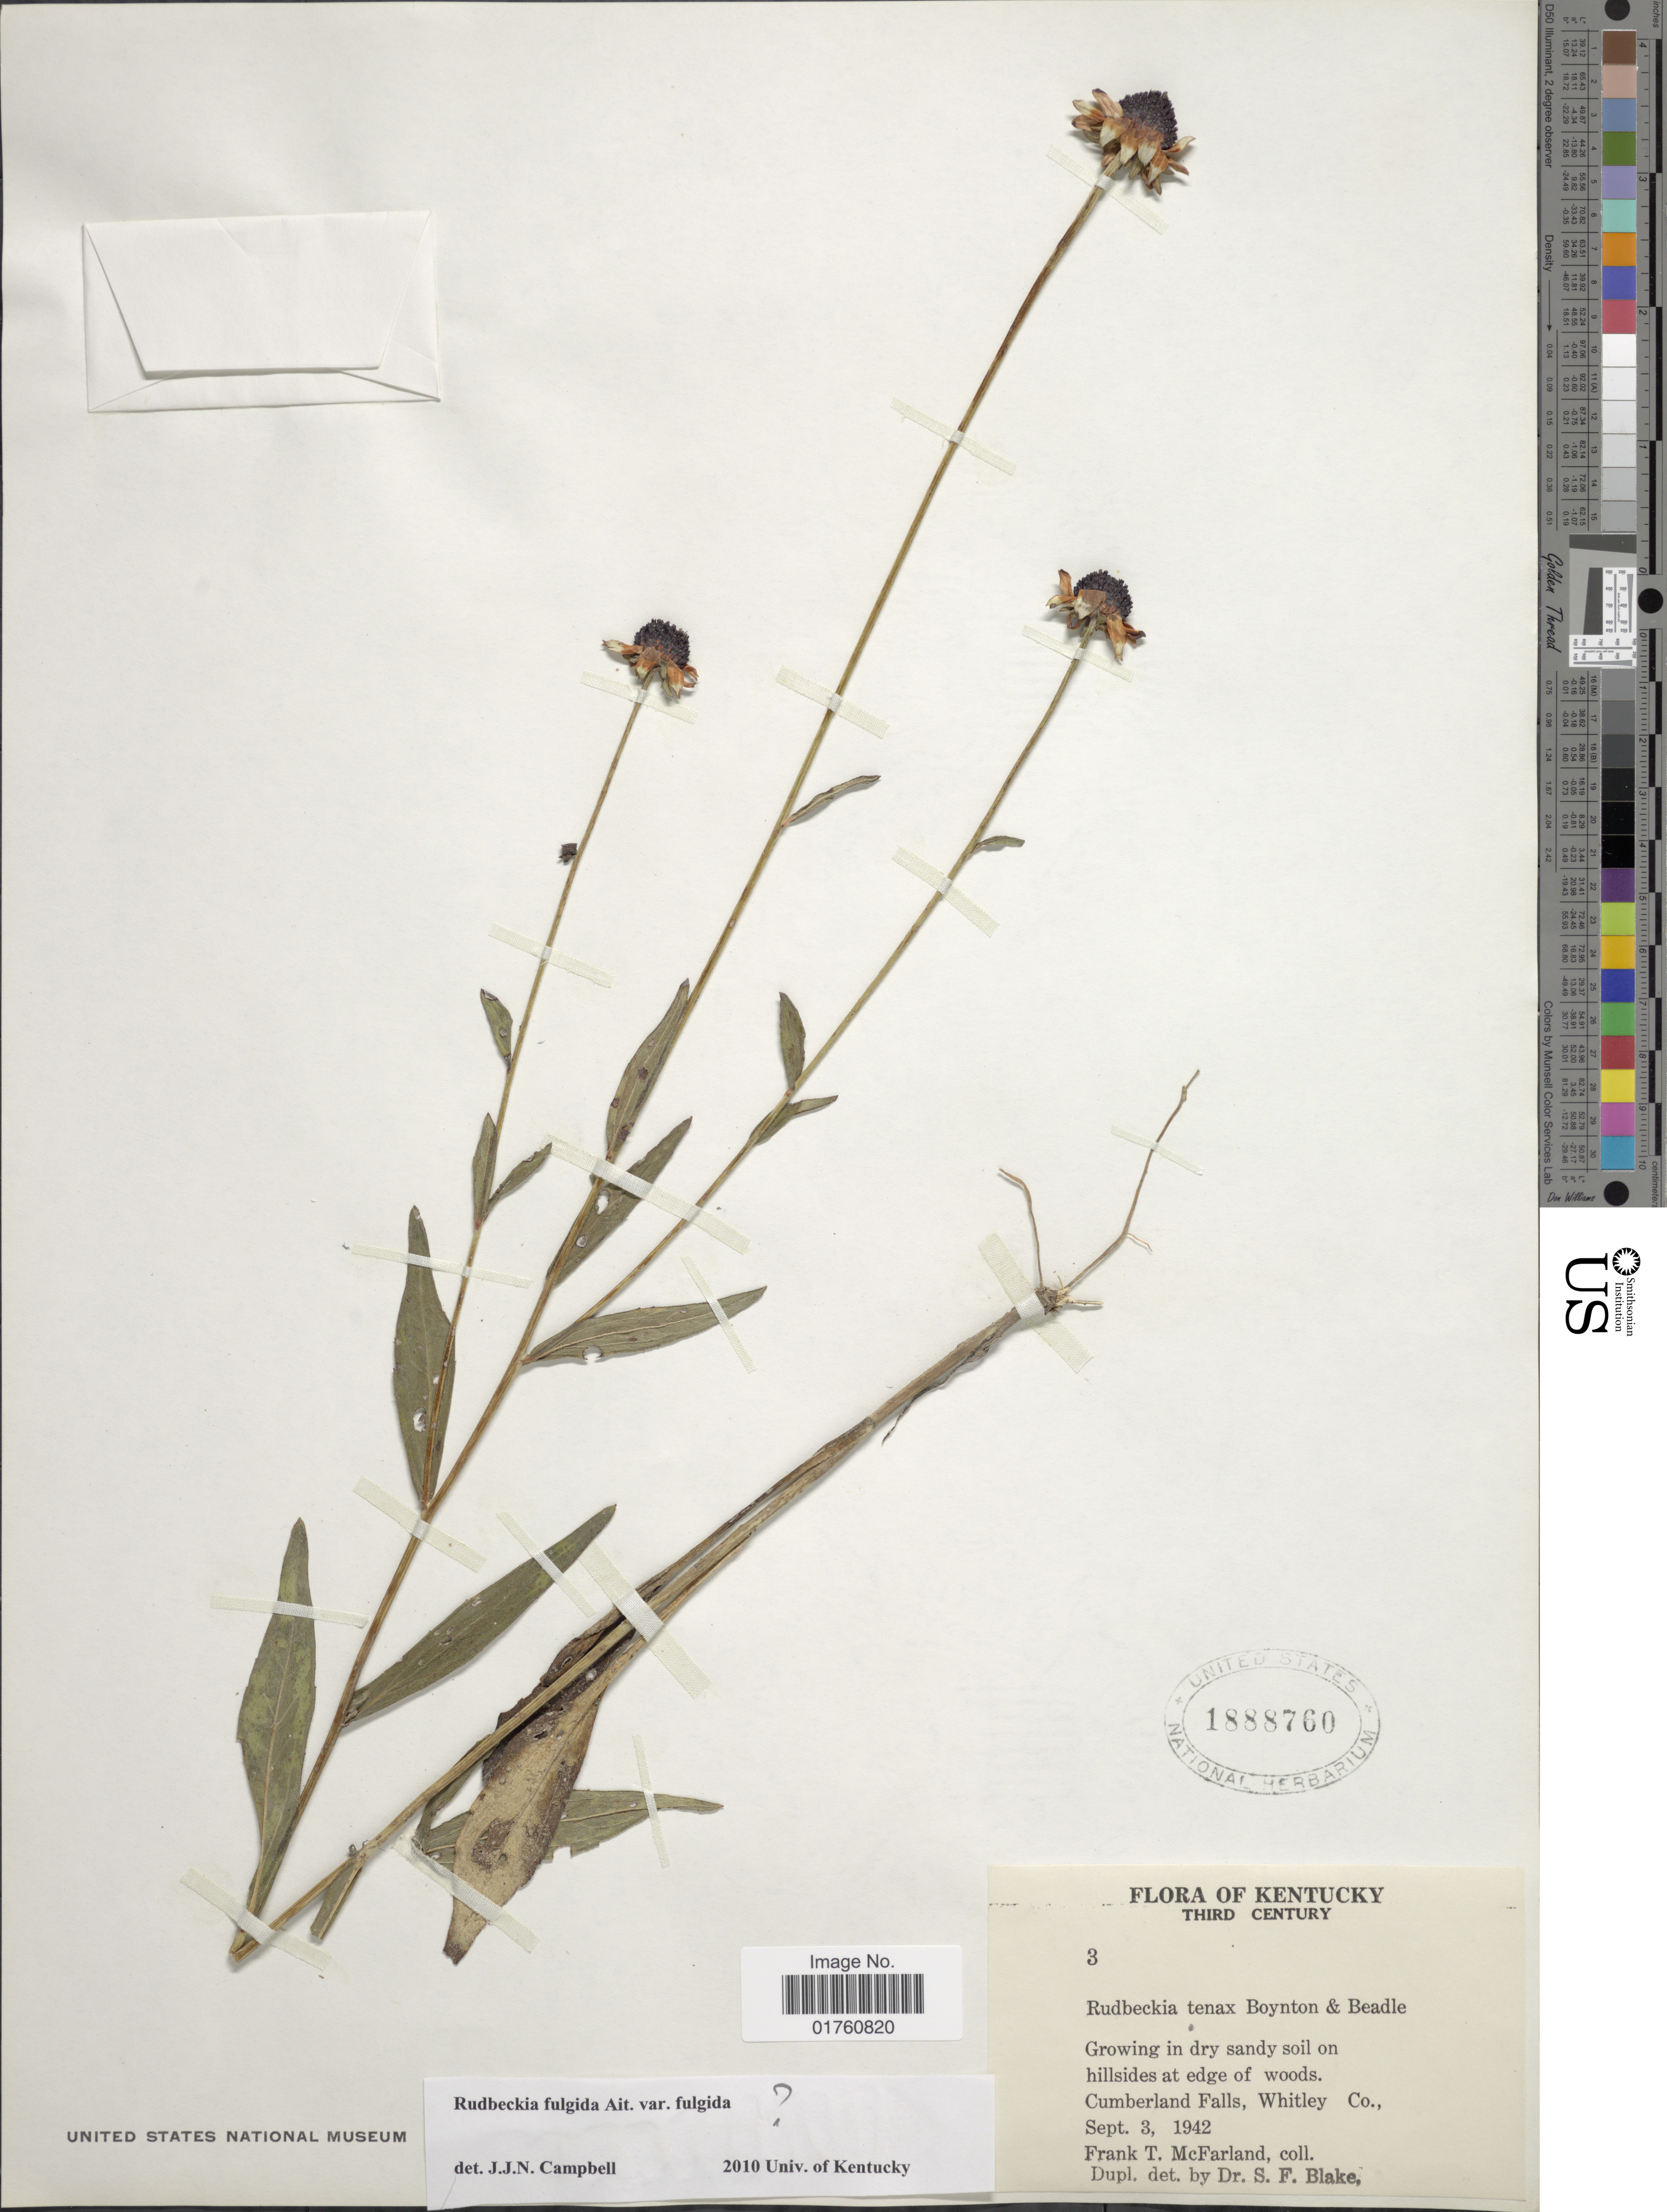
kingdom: Plantae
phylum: Tracheophyta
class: Magnoliopsida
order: Asterales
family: Asteraceae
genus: Rudbeckia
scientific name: Rudbeckia fulgida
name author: Aiton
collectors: F. McFarland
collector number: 3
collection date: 1942-09-03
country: United States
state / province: Kentucky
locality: Third Century, Growing in dry sandy soil on hillsides at edge of woods. Cumberland Falls, Whitley Co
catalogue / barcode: US 1888760